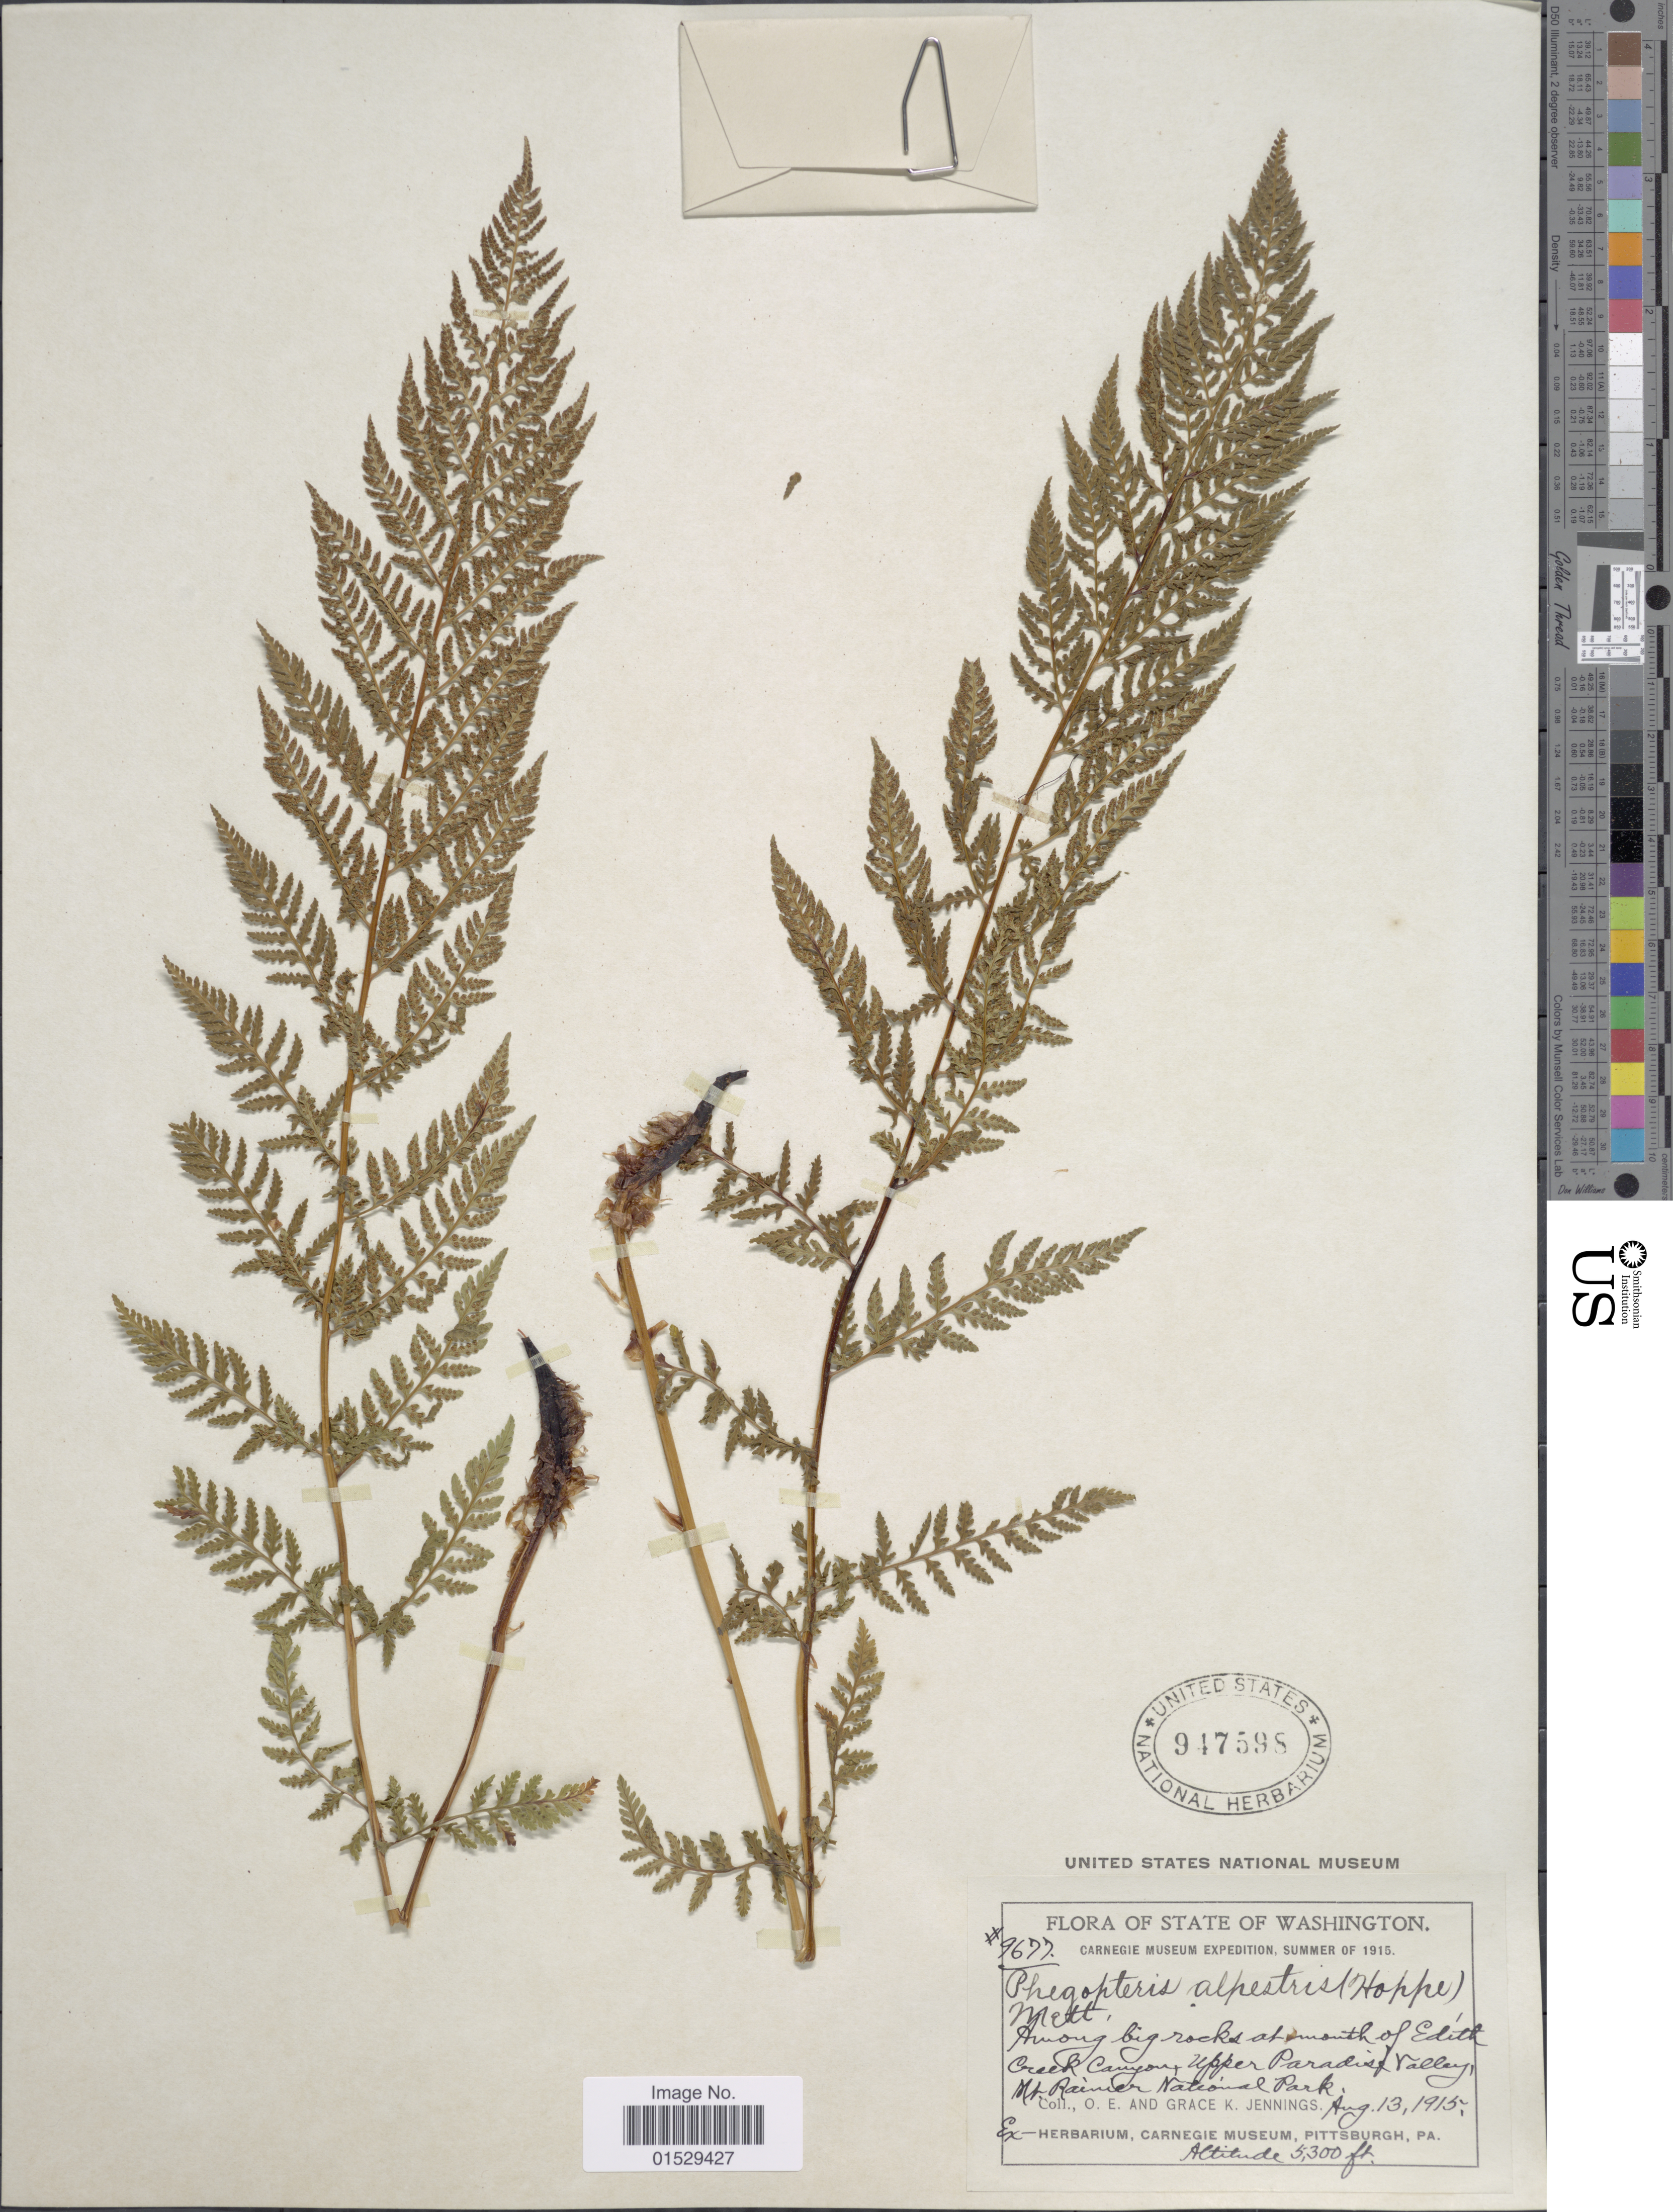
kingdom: Plantae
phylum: Tracheophyta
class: Polypodiopsida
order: Polypodiales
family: Athyriaceae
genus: Athyrium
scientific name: Athyrium distentifolilum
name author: Tausch ex Opiz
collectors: O. E. Jennings & G. K. Jennings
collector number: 9677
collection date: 1915-08-13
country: United States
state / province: Washington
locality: Among big rocks at mouth of Edith Creek Canyon, Upper Paradise Valley, Mt. Rainier National Park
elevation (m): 1615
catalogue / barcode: US 947598